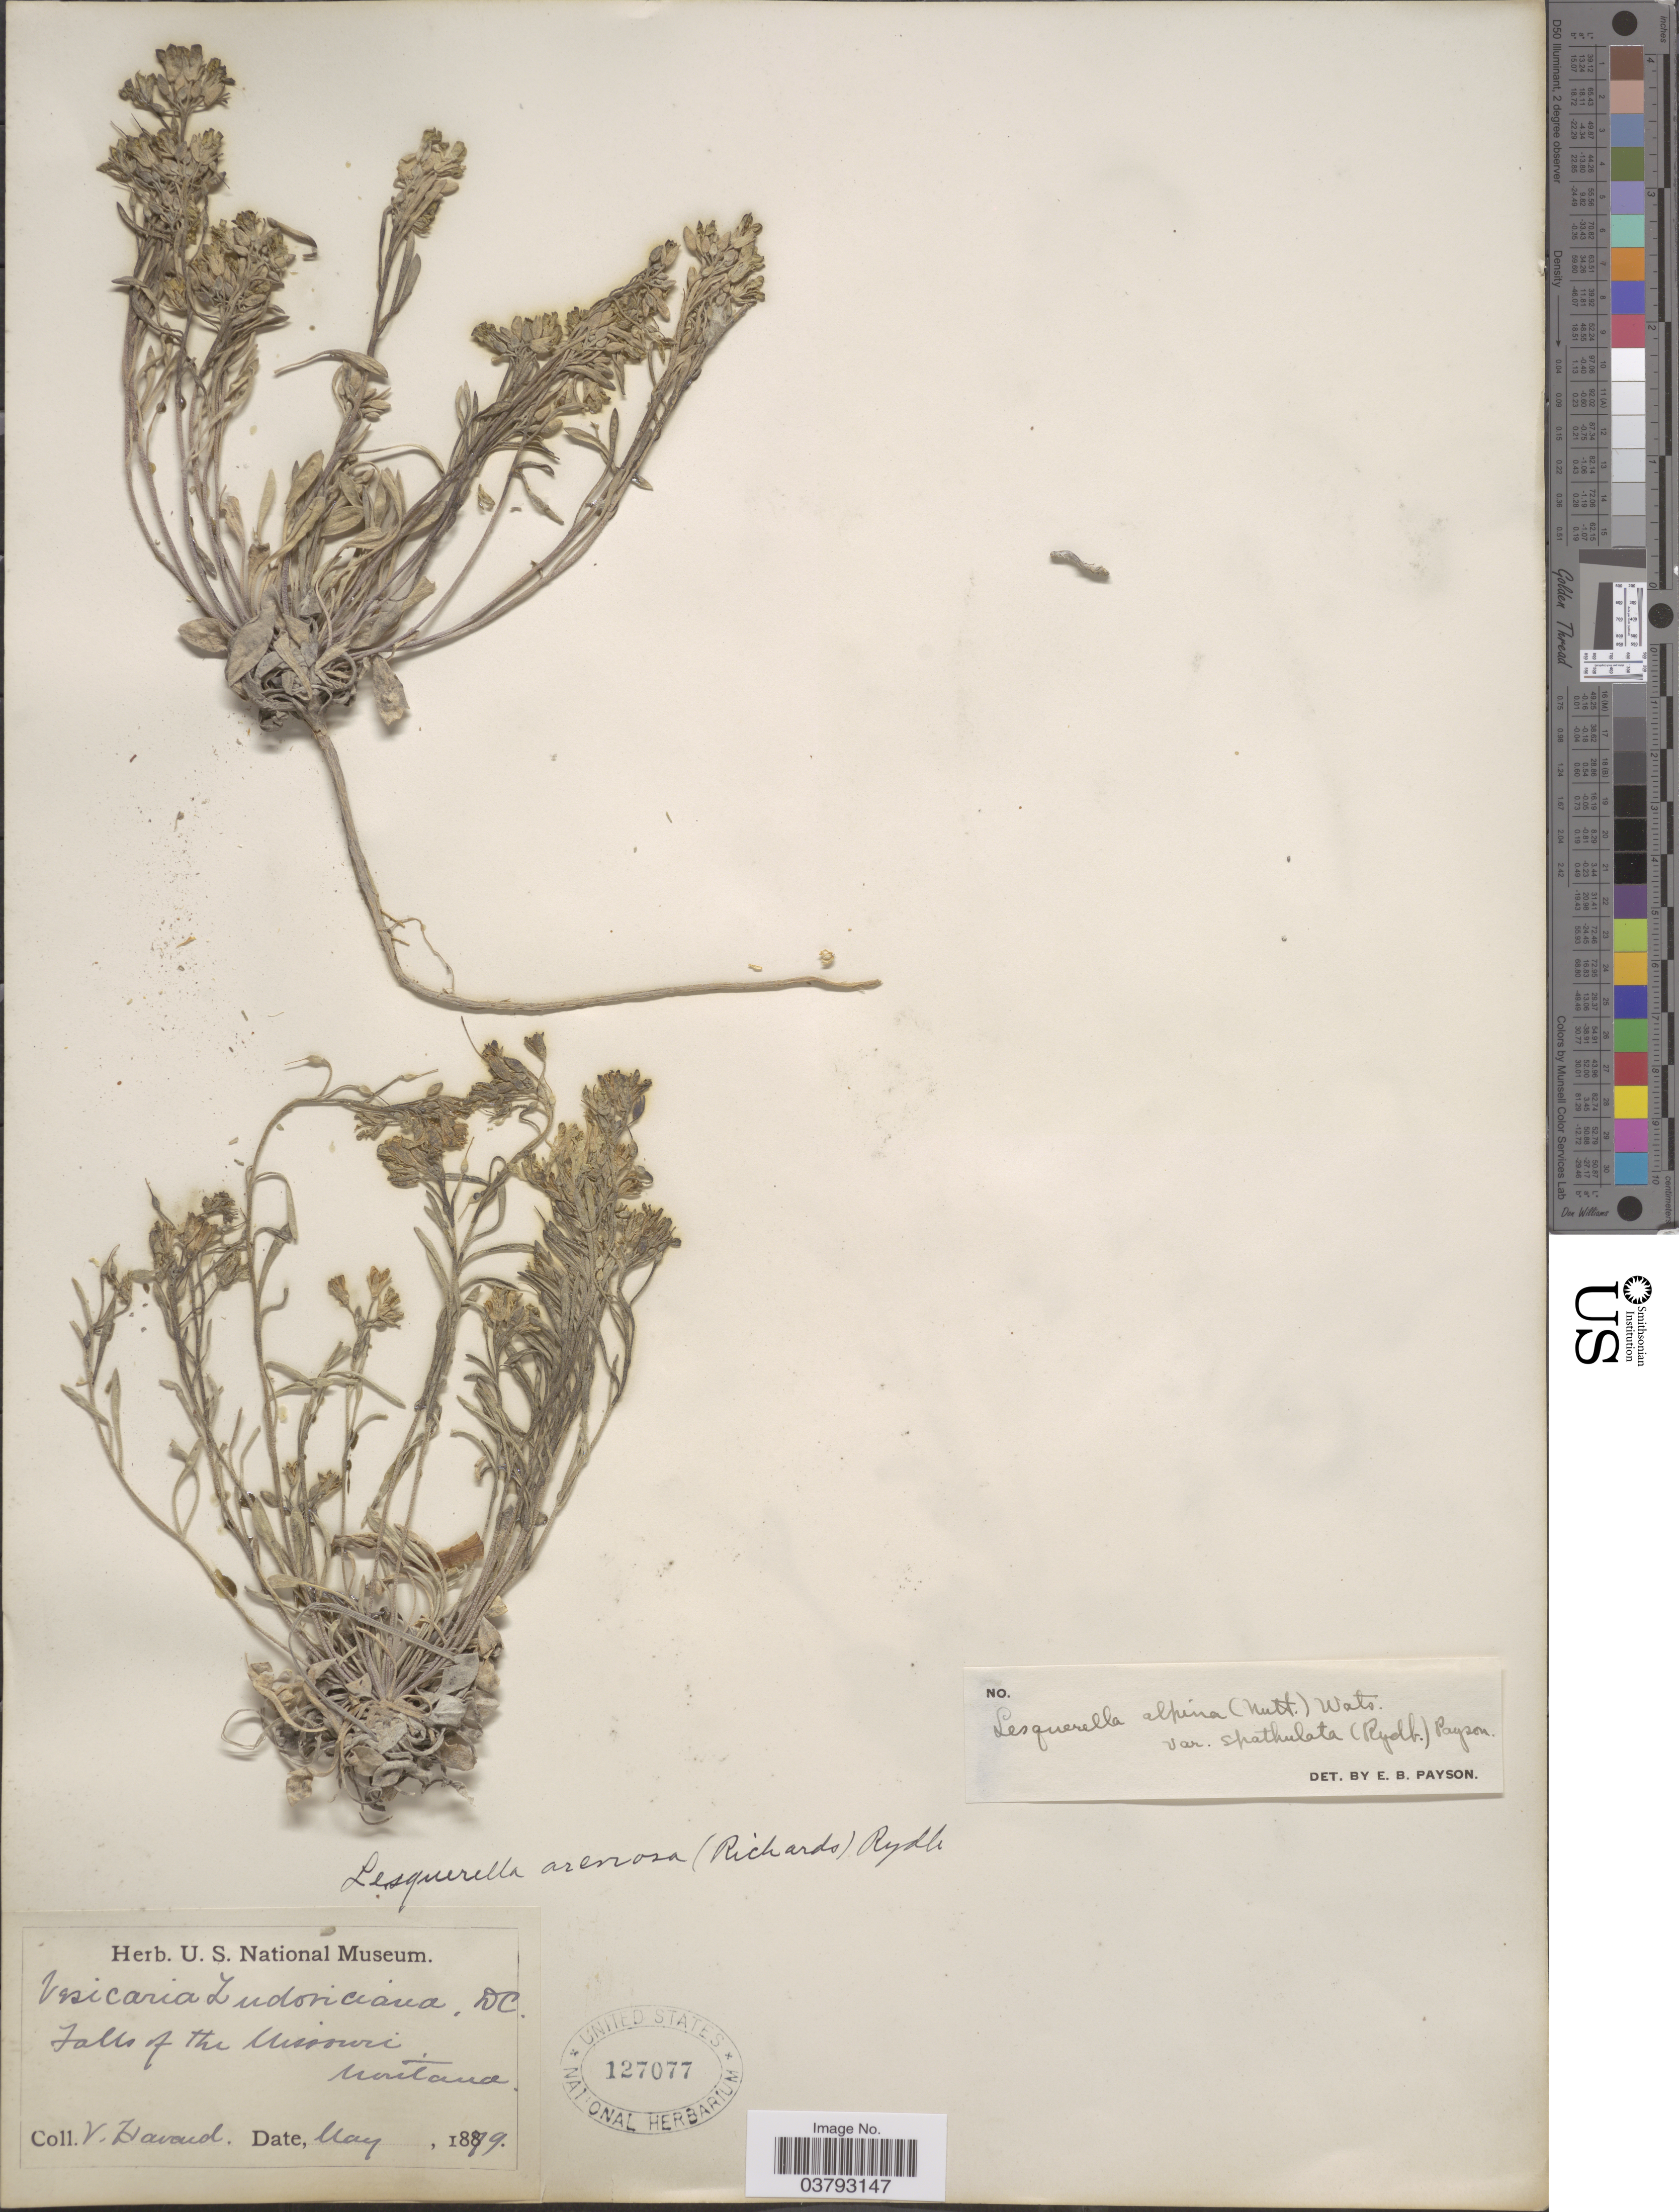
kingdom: Plantae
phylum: Tracheophyta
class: Magnoliopsida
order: Brassicales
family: Brassicaceae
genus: Lesquerella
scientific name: Lesquerella alpina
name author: (Nutt.) S. Watson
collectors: V. Havard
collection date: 1879-05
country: United States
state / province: Montana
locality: Falls of the Missouri.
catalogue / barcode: US 127077